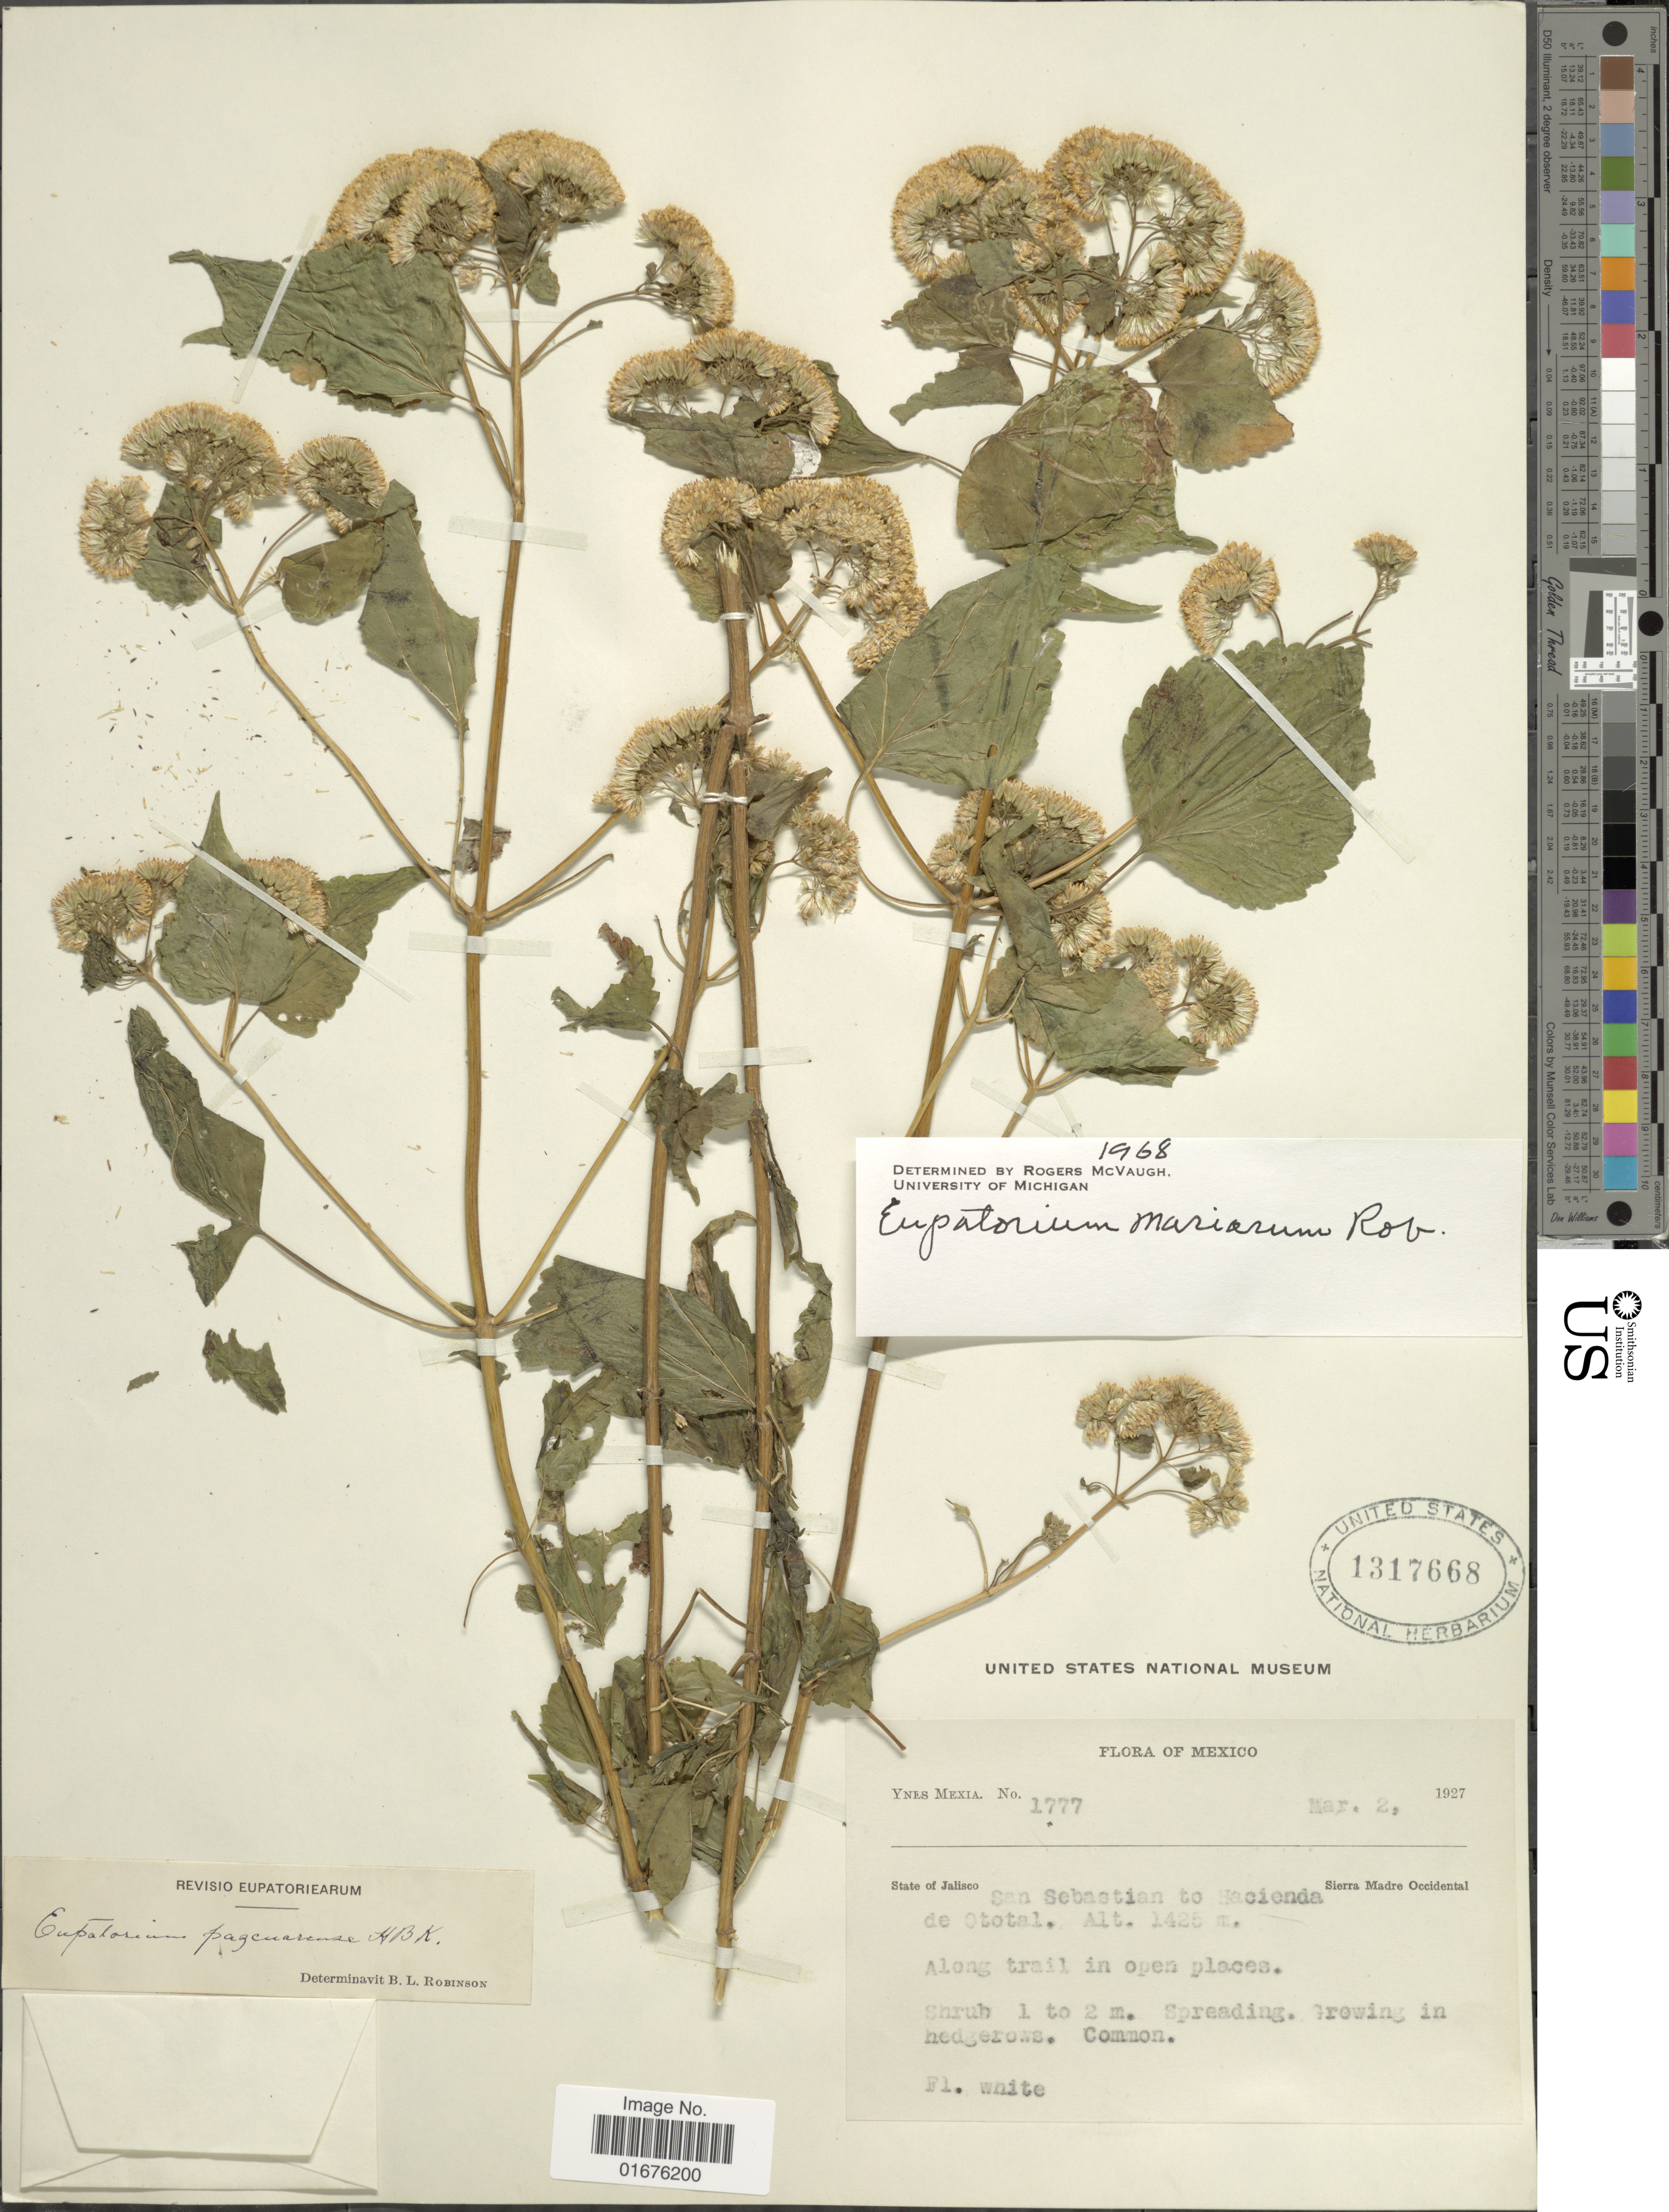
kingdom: Plantae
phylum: Tracheophyta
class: Magnoliopsida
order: Asterales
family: Asteraceae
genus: Ageratina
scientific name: Ageratina mariarum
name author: (B.L. Rob.) R.M. King & H. Rob.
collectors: Y. Mexia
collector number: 1777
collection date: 1927-03-02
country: Mexico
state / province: Jalisco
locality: San Sebastian to Hacienda de Ototal, along trail in open places, growing in hedgerows, Sierra Madre Occidental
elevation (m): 1425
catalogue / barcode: US 1317668